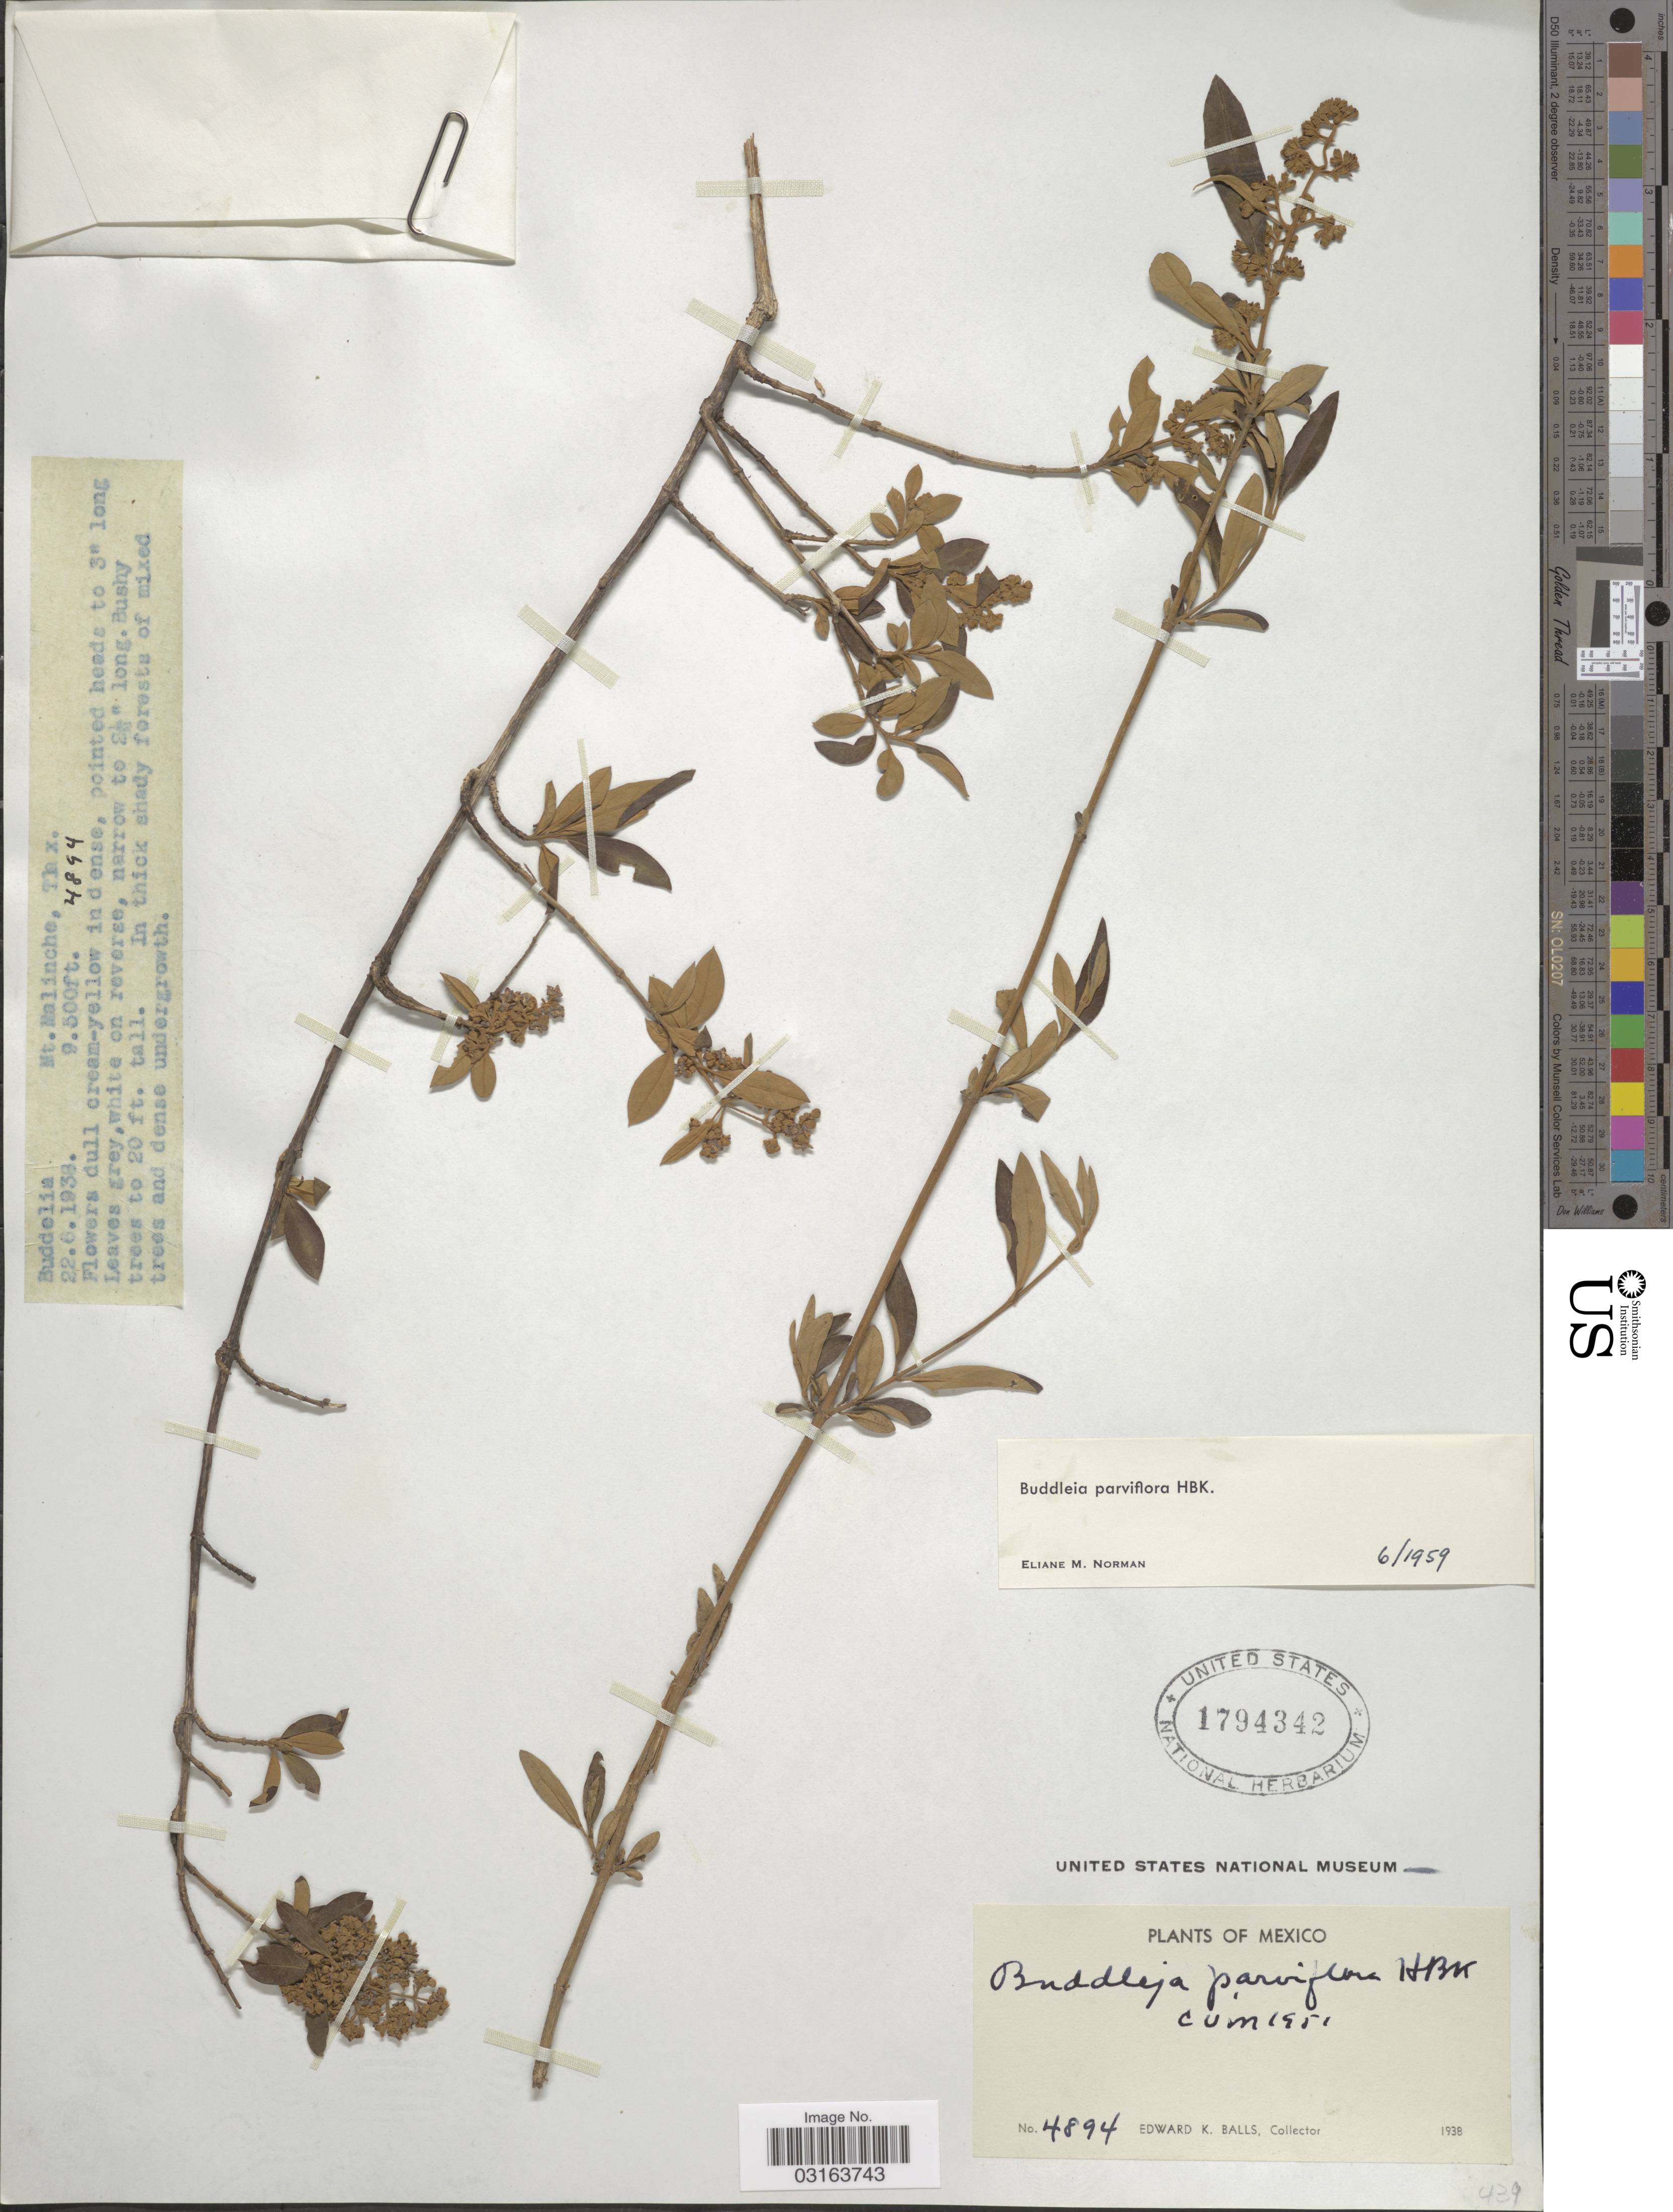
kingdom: Plantae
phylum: Tracheophyta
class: Magnoliopsida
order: Lamiales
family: Scrophulariaceae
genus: Buddleja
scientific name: Buddleja parviflora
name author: Kunth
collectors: E. K. Balls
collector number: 4894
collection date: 1938-06-22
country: Mexico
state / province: Tlaxcala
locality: Mt. Malinche.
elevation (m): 2896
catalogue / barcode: US 1794342